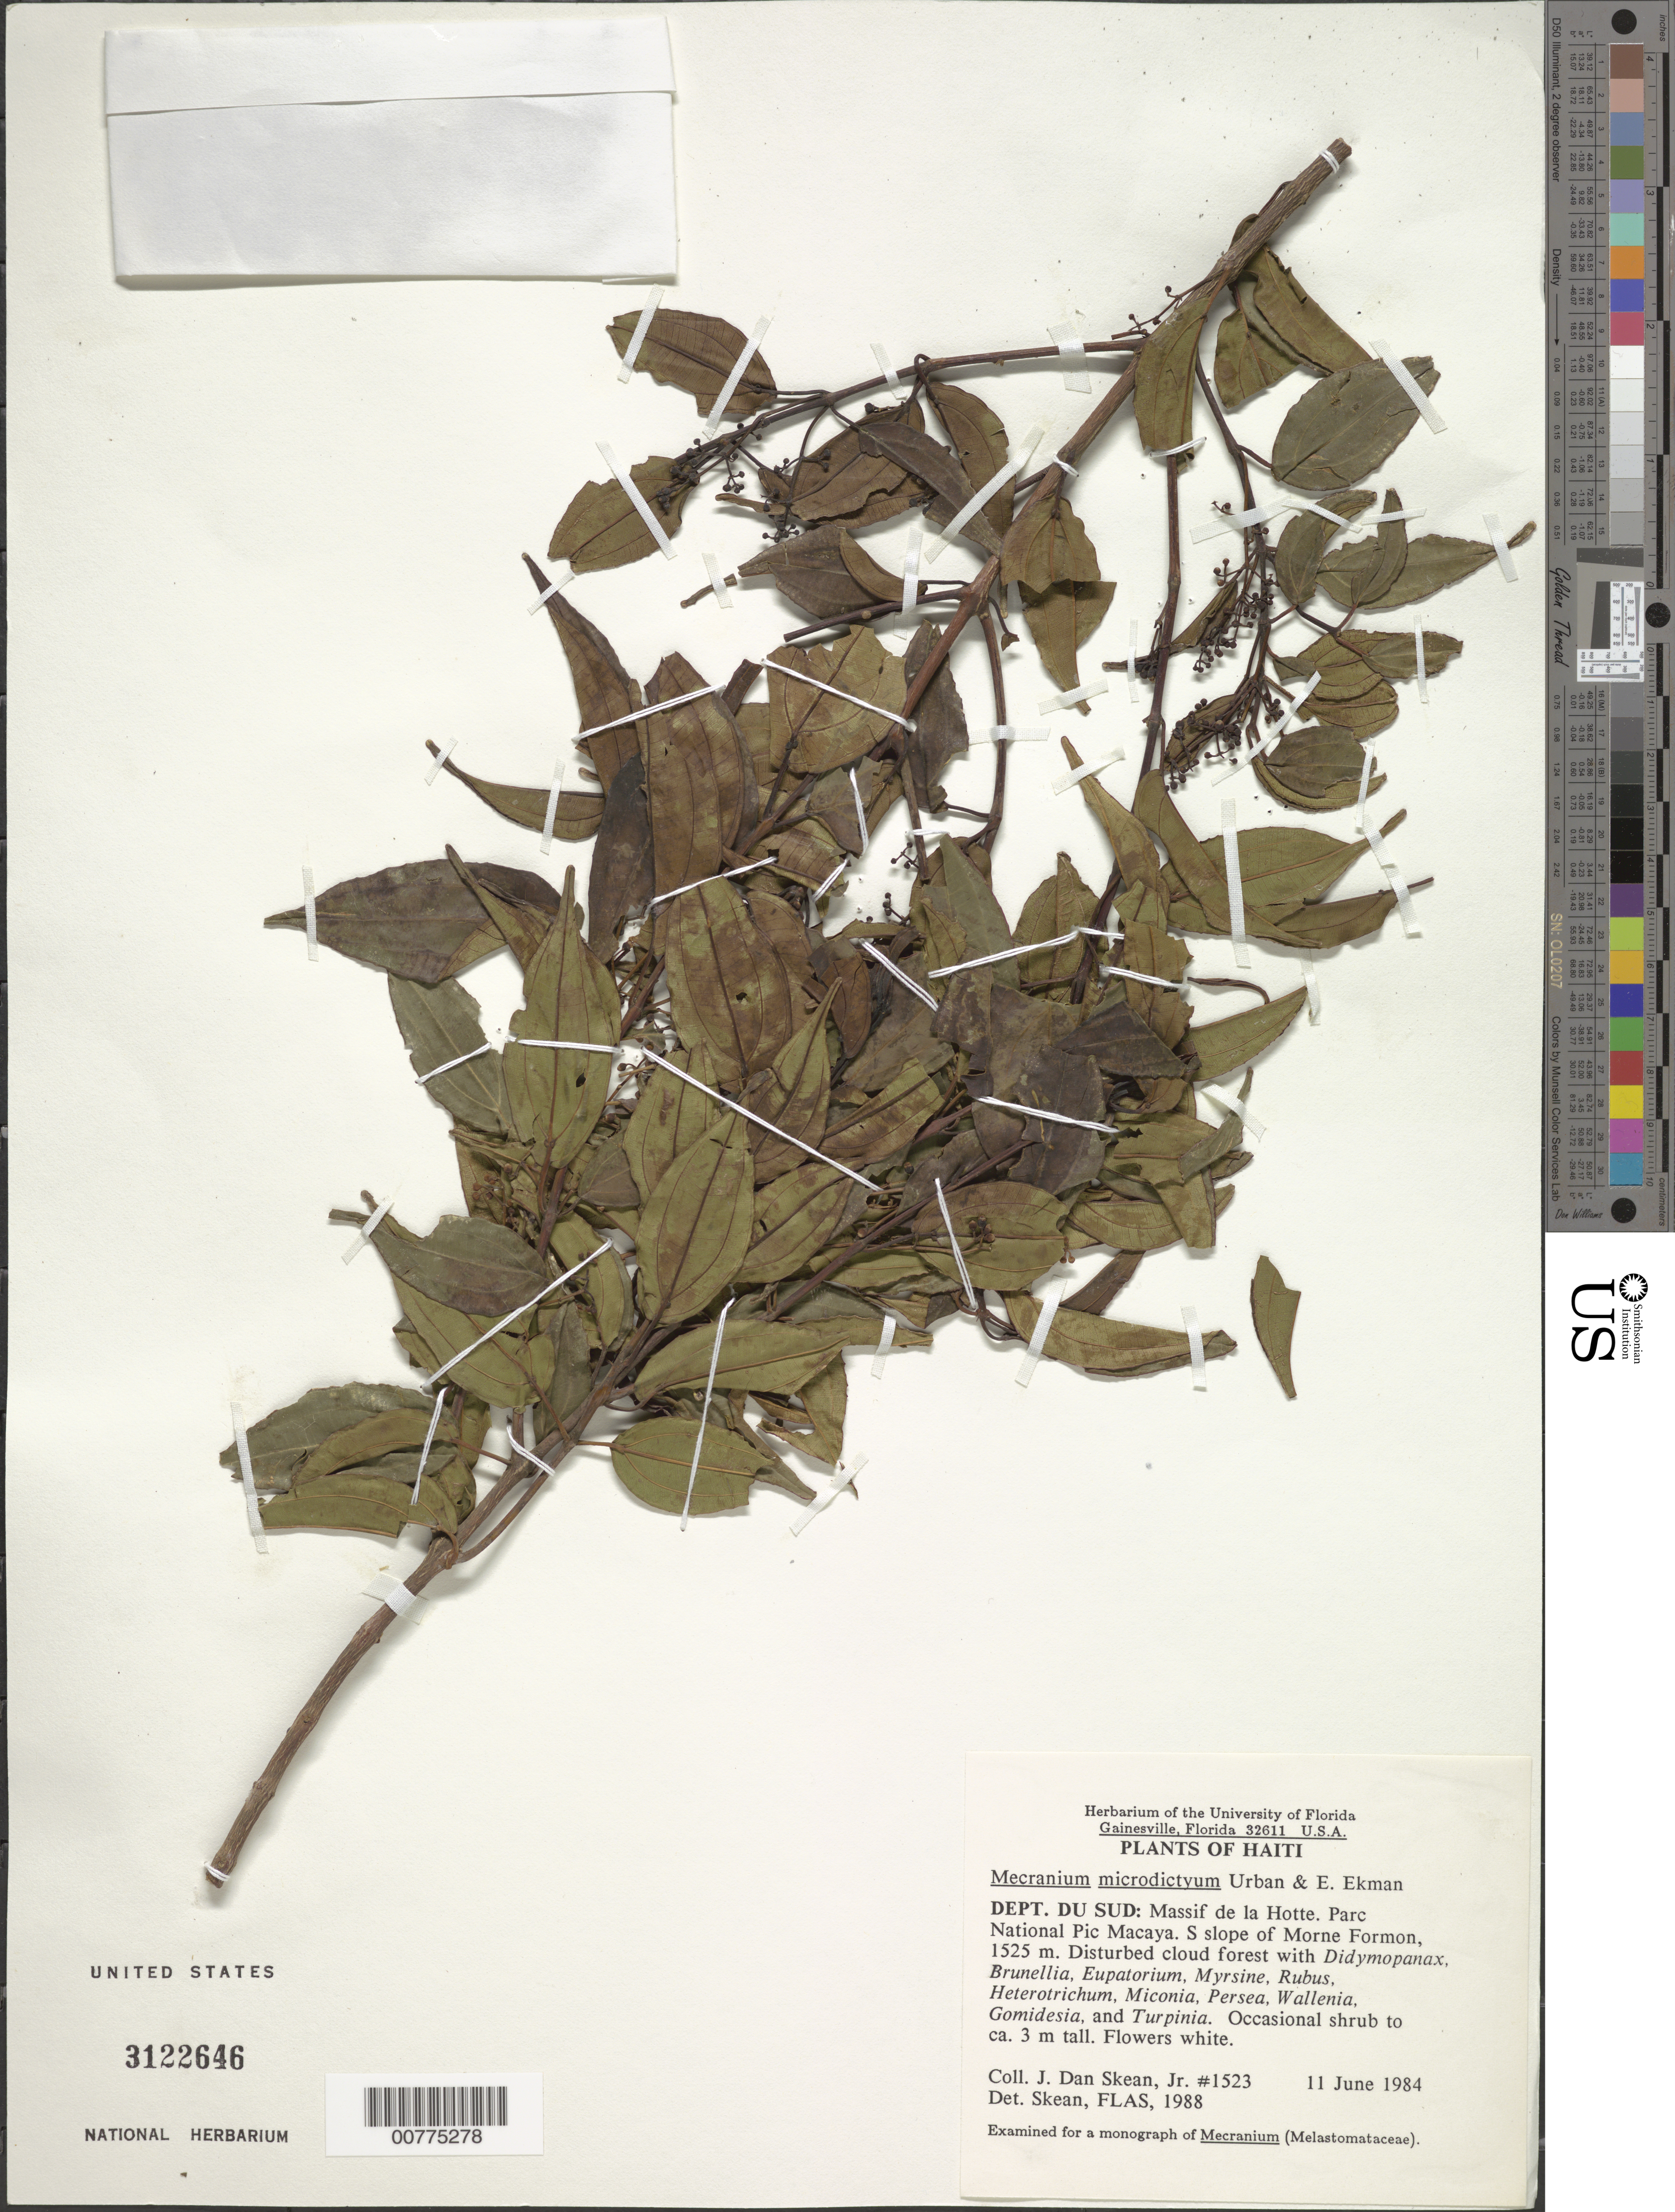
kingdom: Plantae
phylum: Tracheophyta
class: Magnoliopsida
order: Myrtales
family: Melastomataceae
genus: Mecranium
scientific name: Mecranium microdictyum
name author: Urb. & Ekman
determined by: Skean, J. D., Jr.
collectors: J. D. Skean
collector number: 1523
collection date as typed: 11 Jun 1984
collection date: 1984-06-11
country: Haiti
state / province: Sud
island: Hispaniola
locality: Massif de la Hotte, Parc National Pic Macaya S slope of Morne Formon.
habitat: Disturbed cloud forest with Didymopanax, Brunellia, Eupatorium, Myrsine, Rubus, Heterotrichum, Miconia, Persea, Wallenia,etc.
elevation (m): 1525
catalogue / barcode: US 3122646